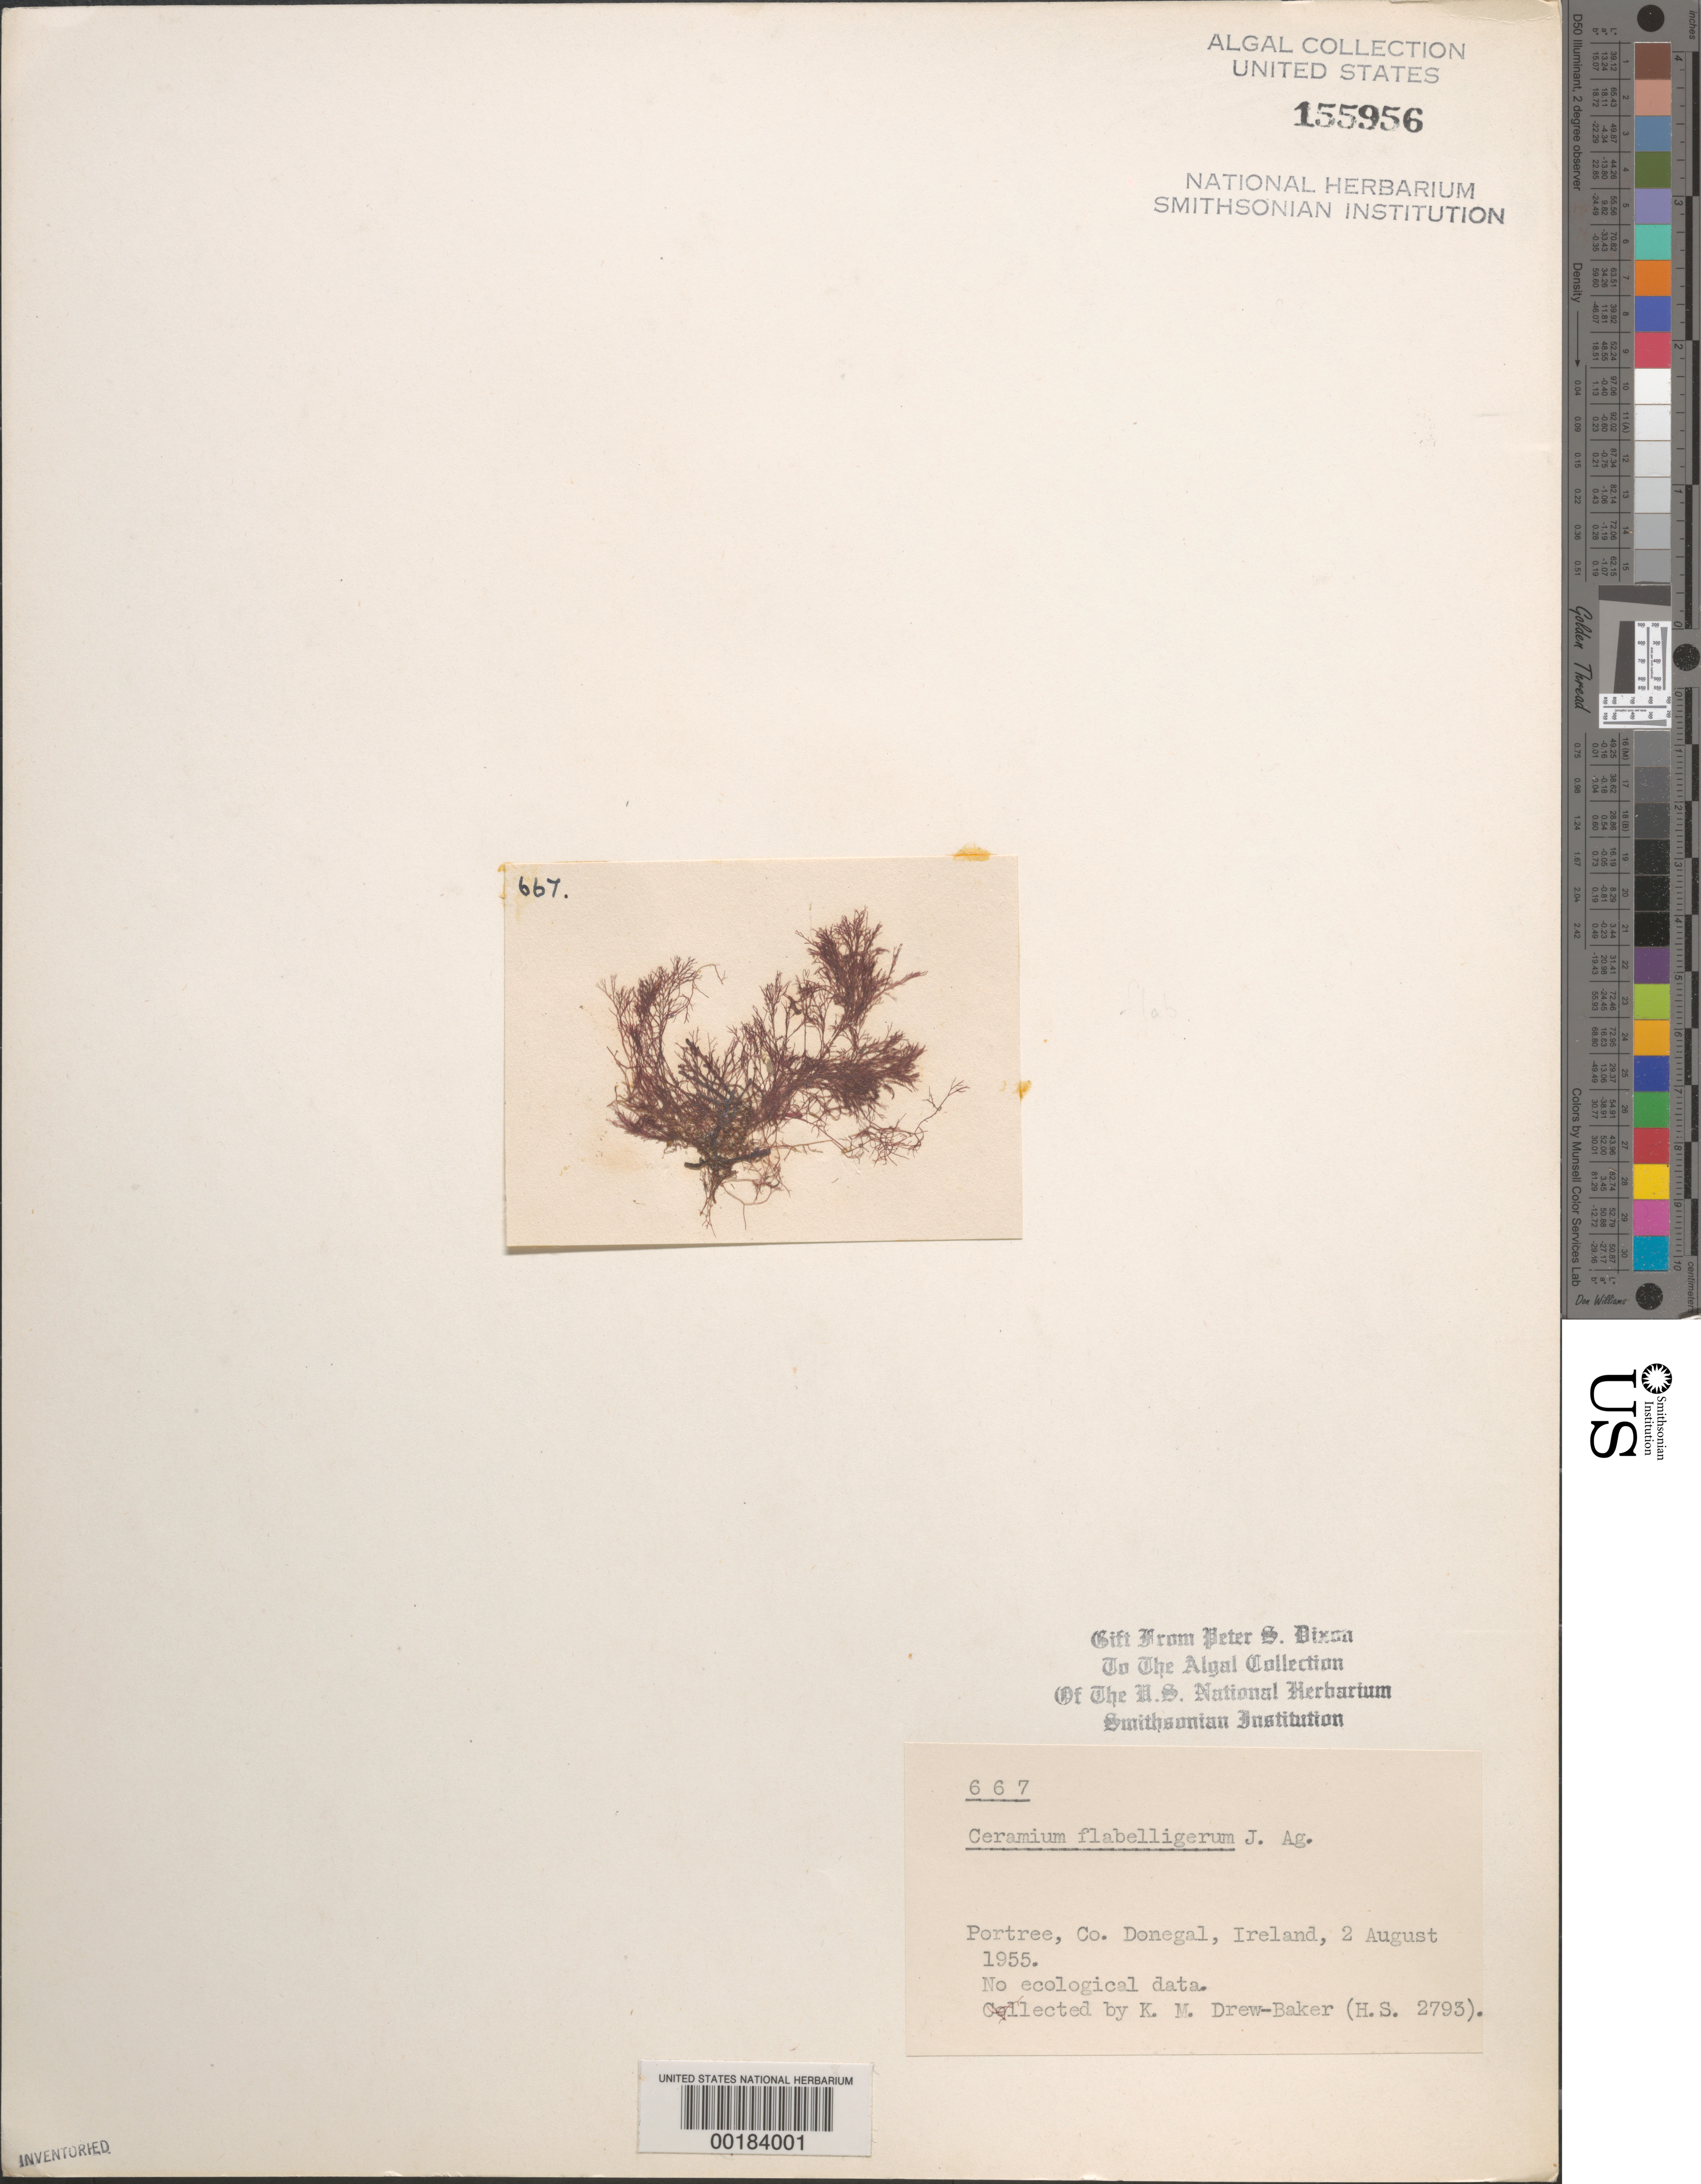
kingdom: Plantae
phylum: Rhodophyta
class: Florideophyceae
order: Ceramiales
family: Ceramiaceae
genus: Ceramium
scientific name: Ceramium gaditanum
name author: (Clemente) Cremades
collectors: K. M. Drew-Baker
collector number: H.S. 2793 & PSD 667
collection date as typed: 02 Aug 1955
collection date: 1955-08-02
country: Ireland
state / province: Ulster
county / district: Donegal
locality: Portree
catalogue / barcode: US 155956